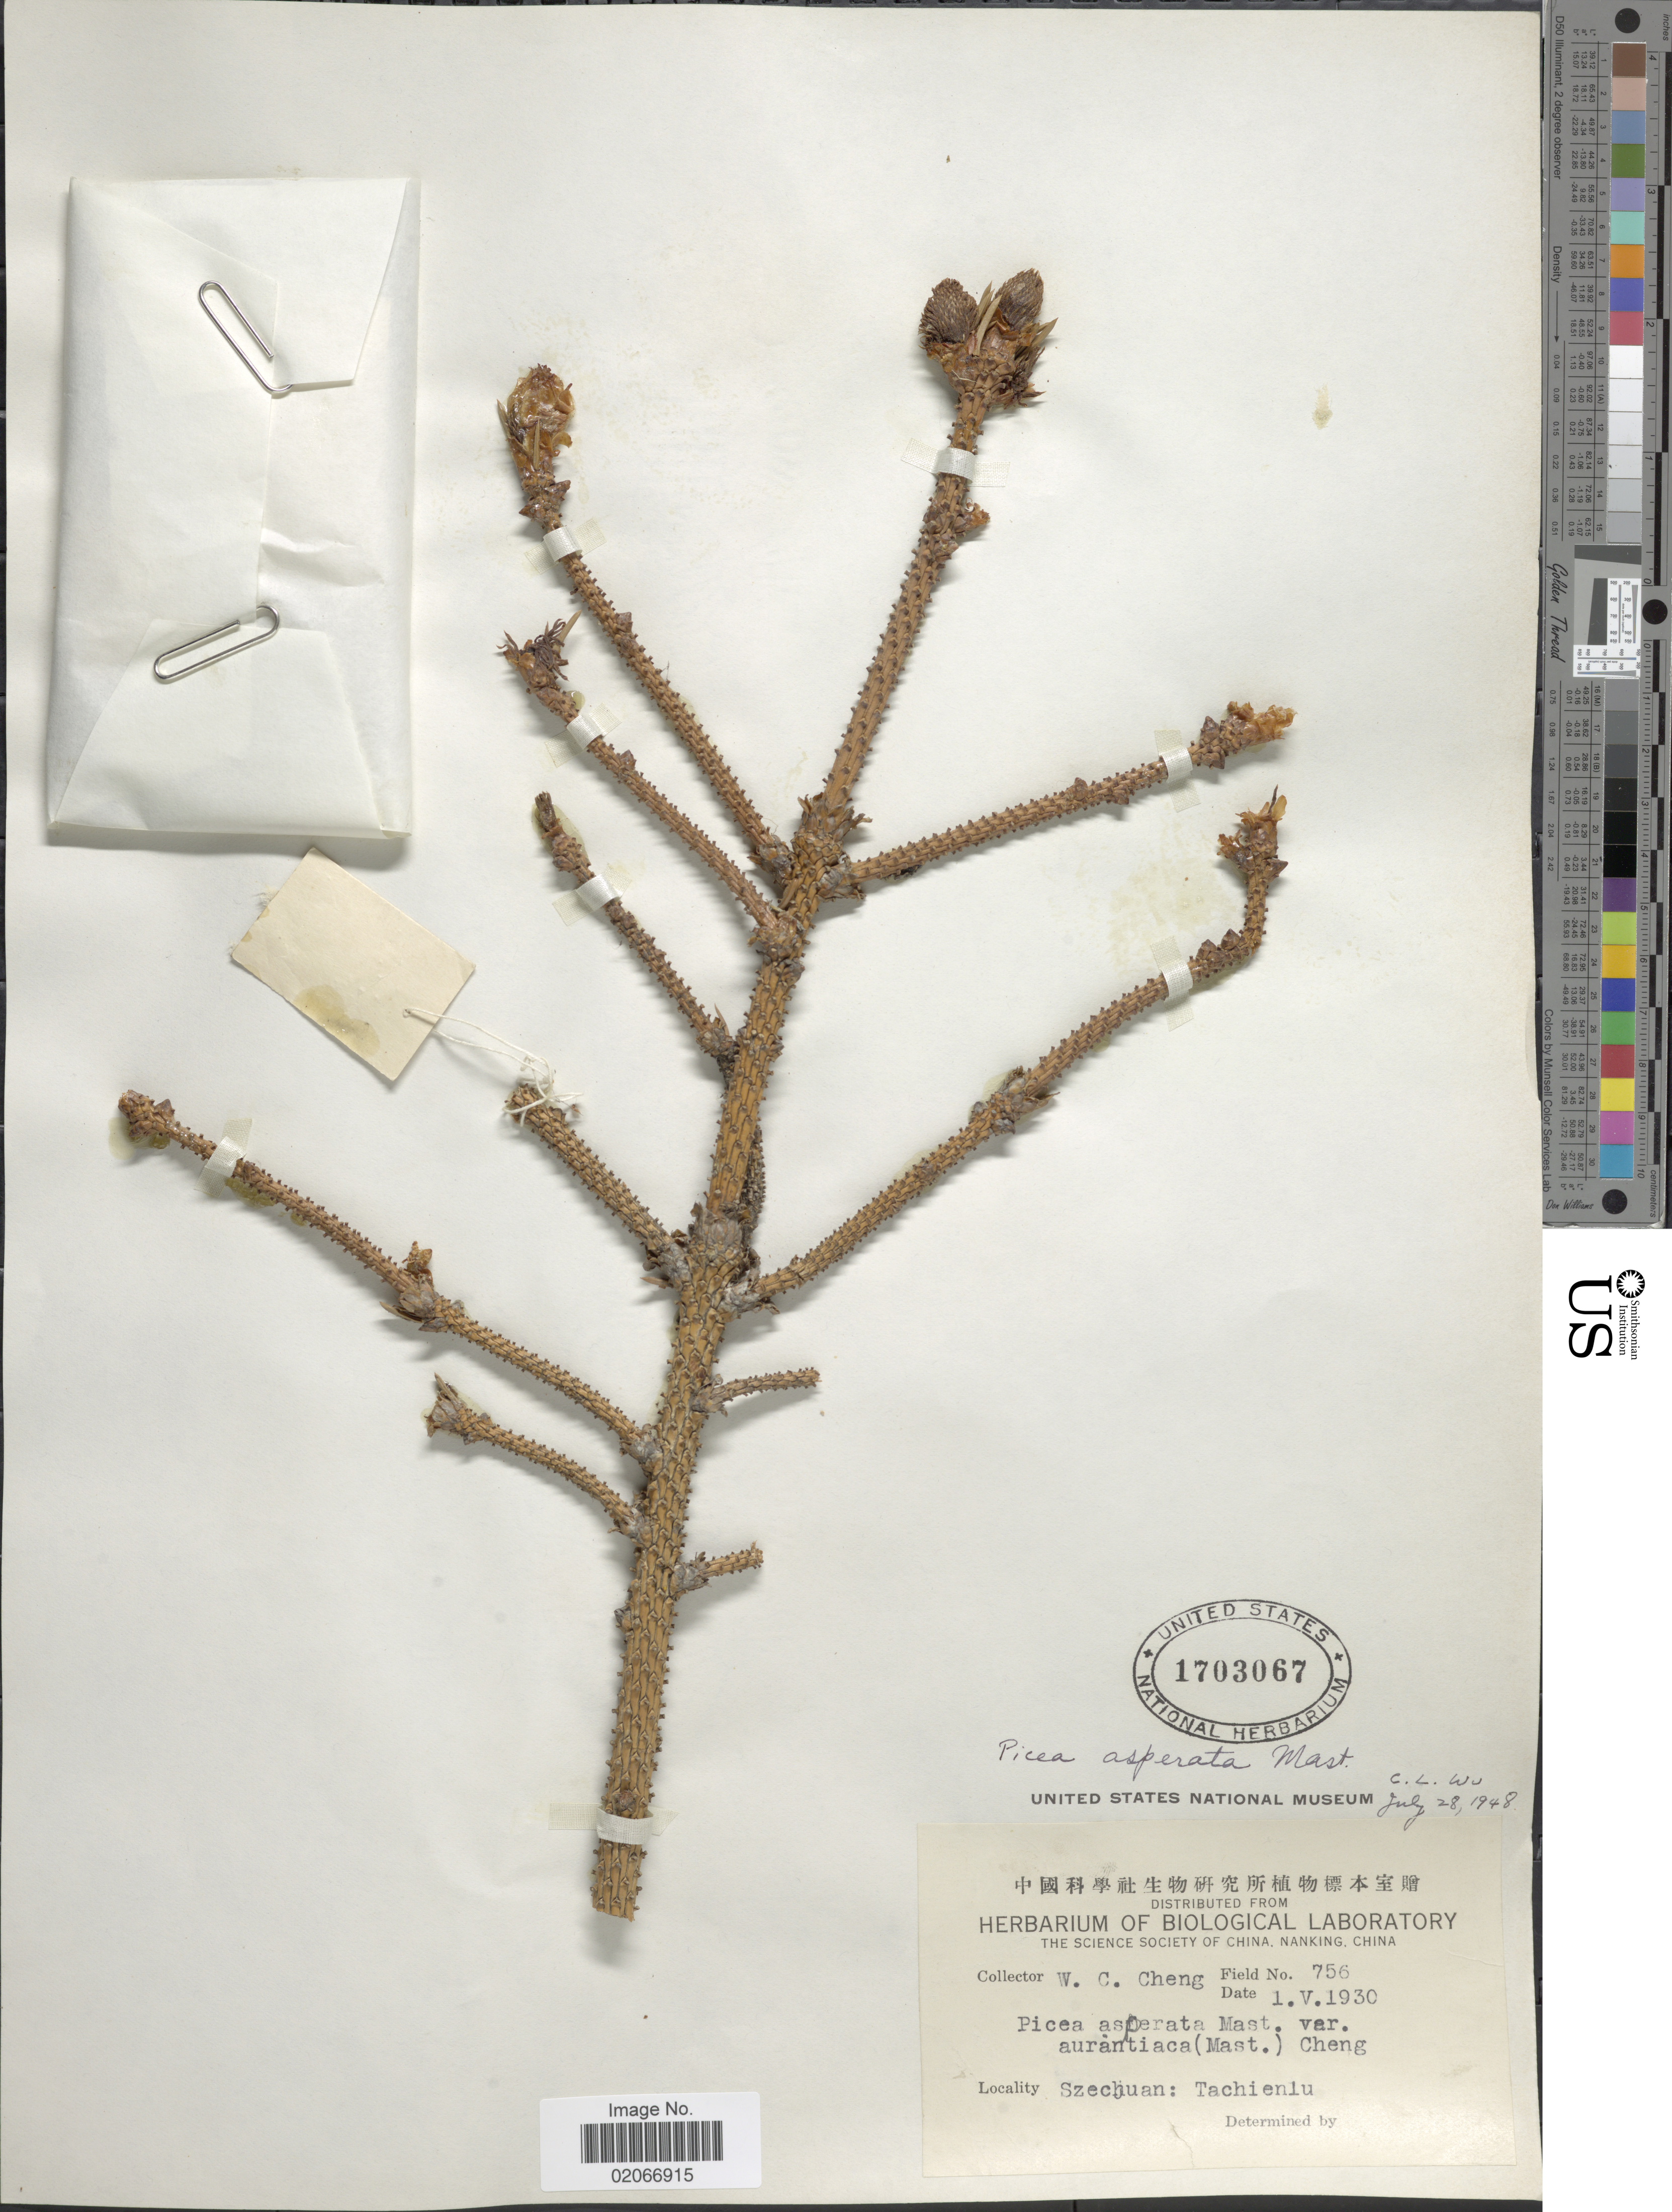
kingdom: Plantae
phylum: Tracheophyta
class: Pinopsida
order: Pinales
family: Pinaceae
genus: Picea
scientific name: Picea asperata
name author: Mast.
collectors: W. C. Cheng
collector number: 756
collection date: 1930-05-01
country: China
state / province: Sichuan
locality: Szechuan: Tachienlu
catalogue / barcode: US 1703067